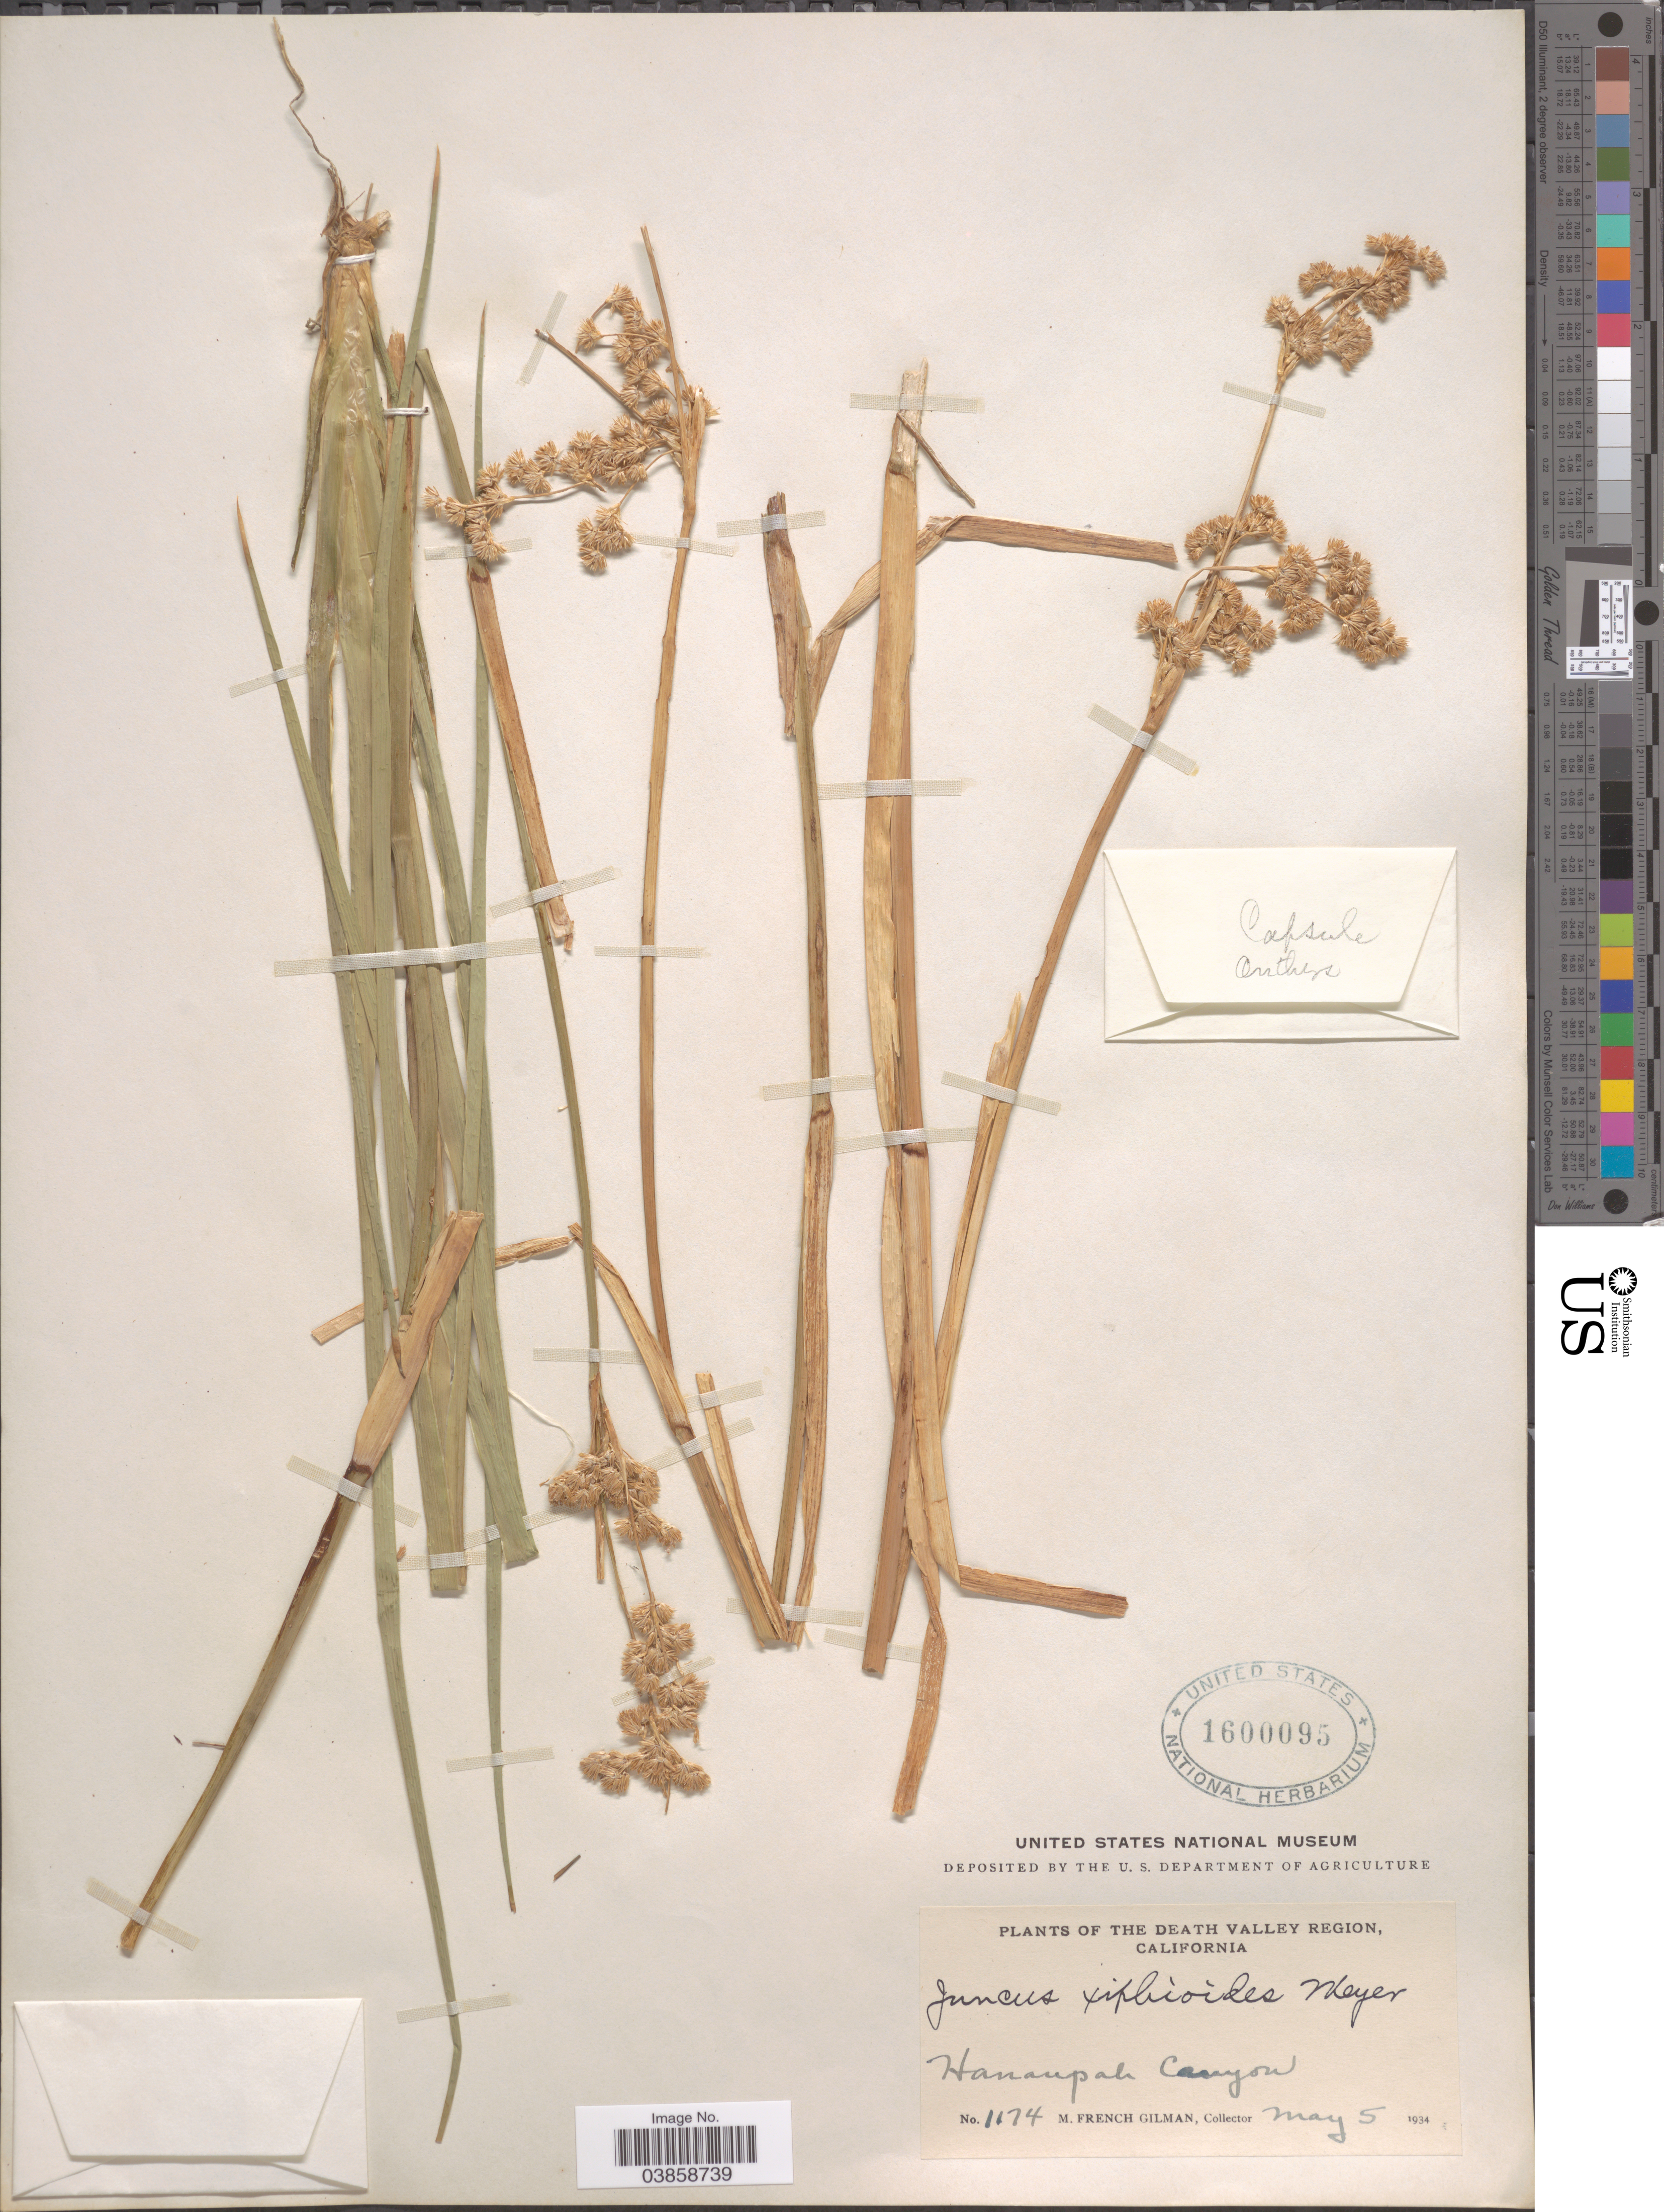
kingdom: Plantae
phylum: Tracheophyta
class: Liliopsida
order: Poales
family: Juncaceae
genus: Juncus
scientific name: Juncus xiphioides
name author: E. Mey.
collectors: M. F. Gilman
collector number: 1174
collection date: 1934-05-05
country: United States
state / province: California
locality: The Death Valley Region. Hanaupah Canyon.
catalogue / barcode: US 1600095